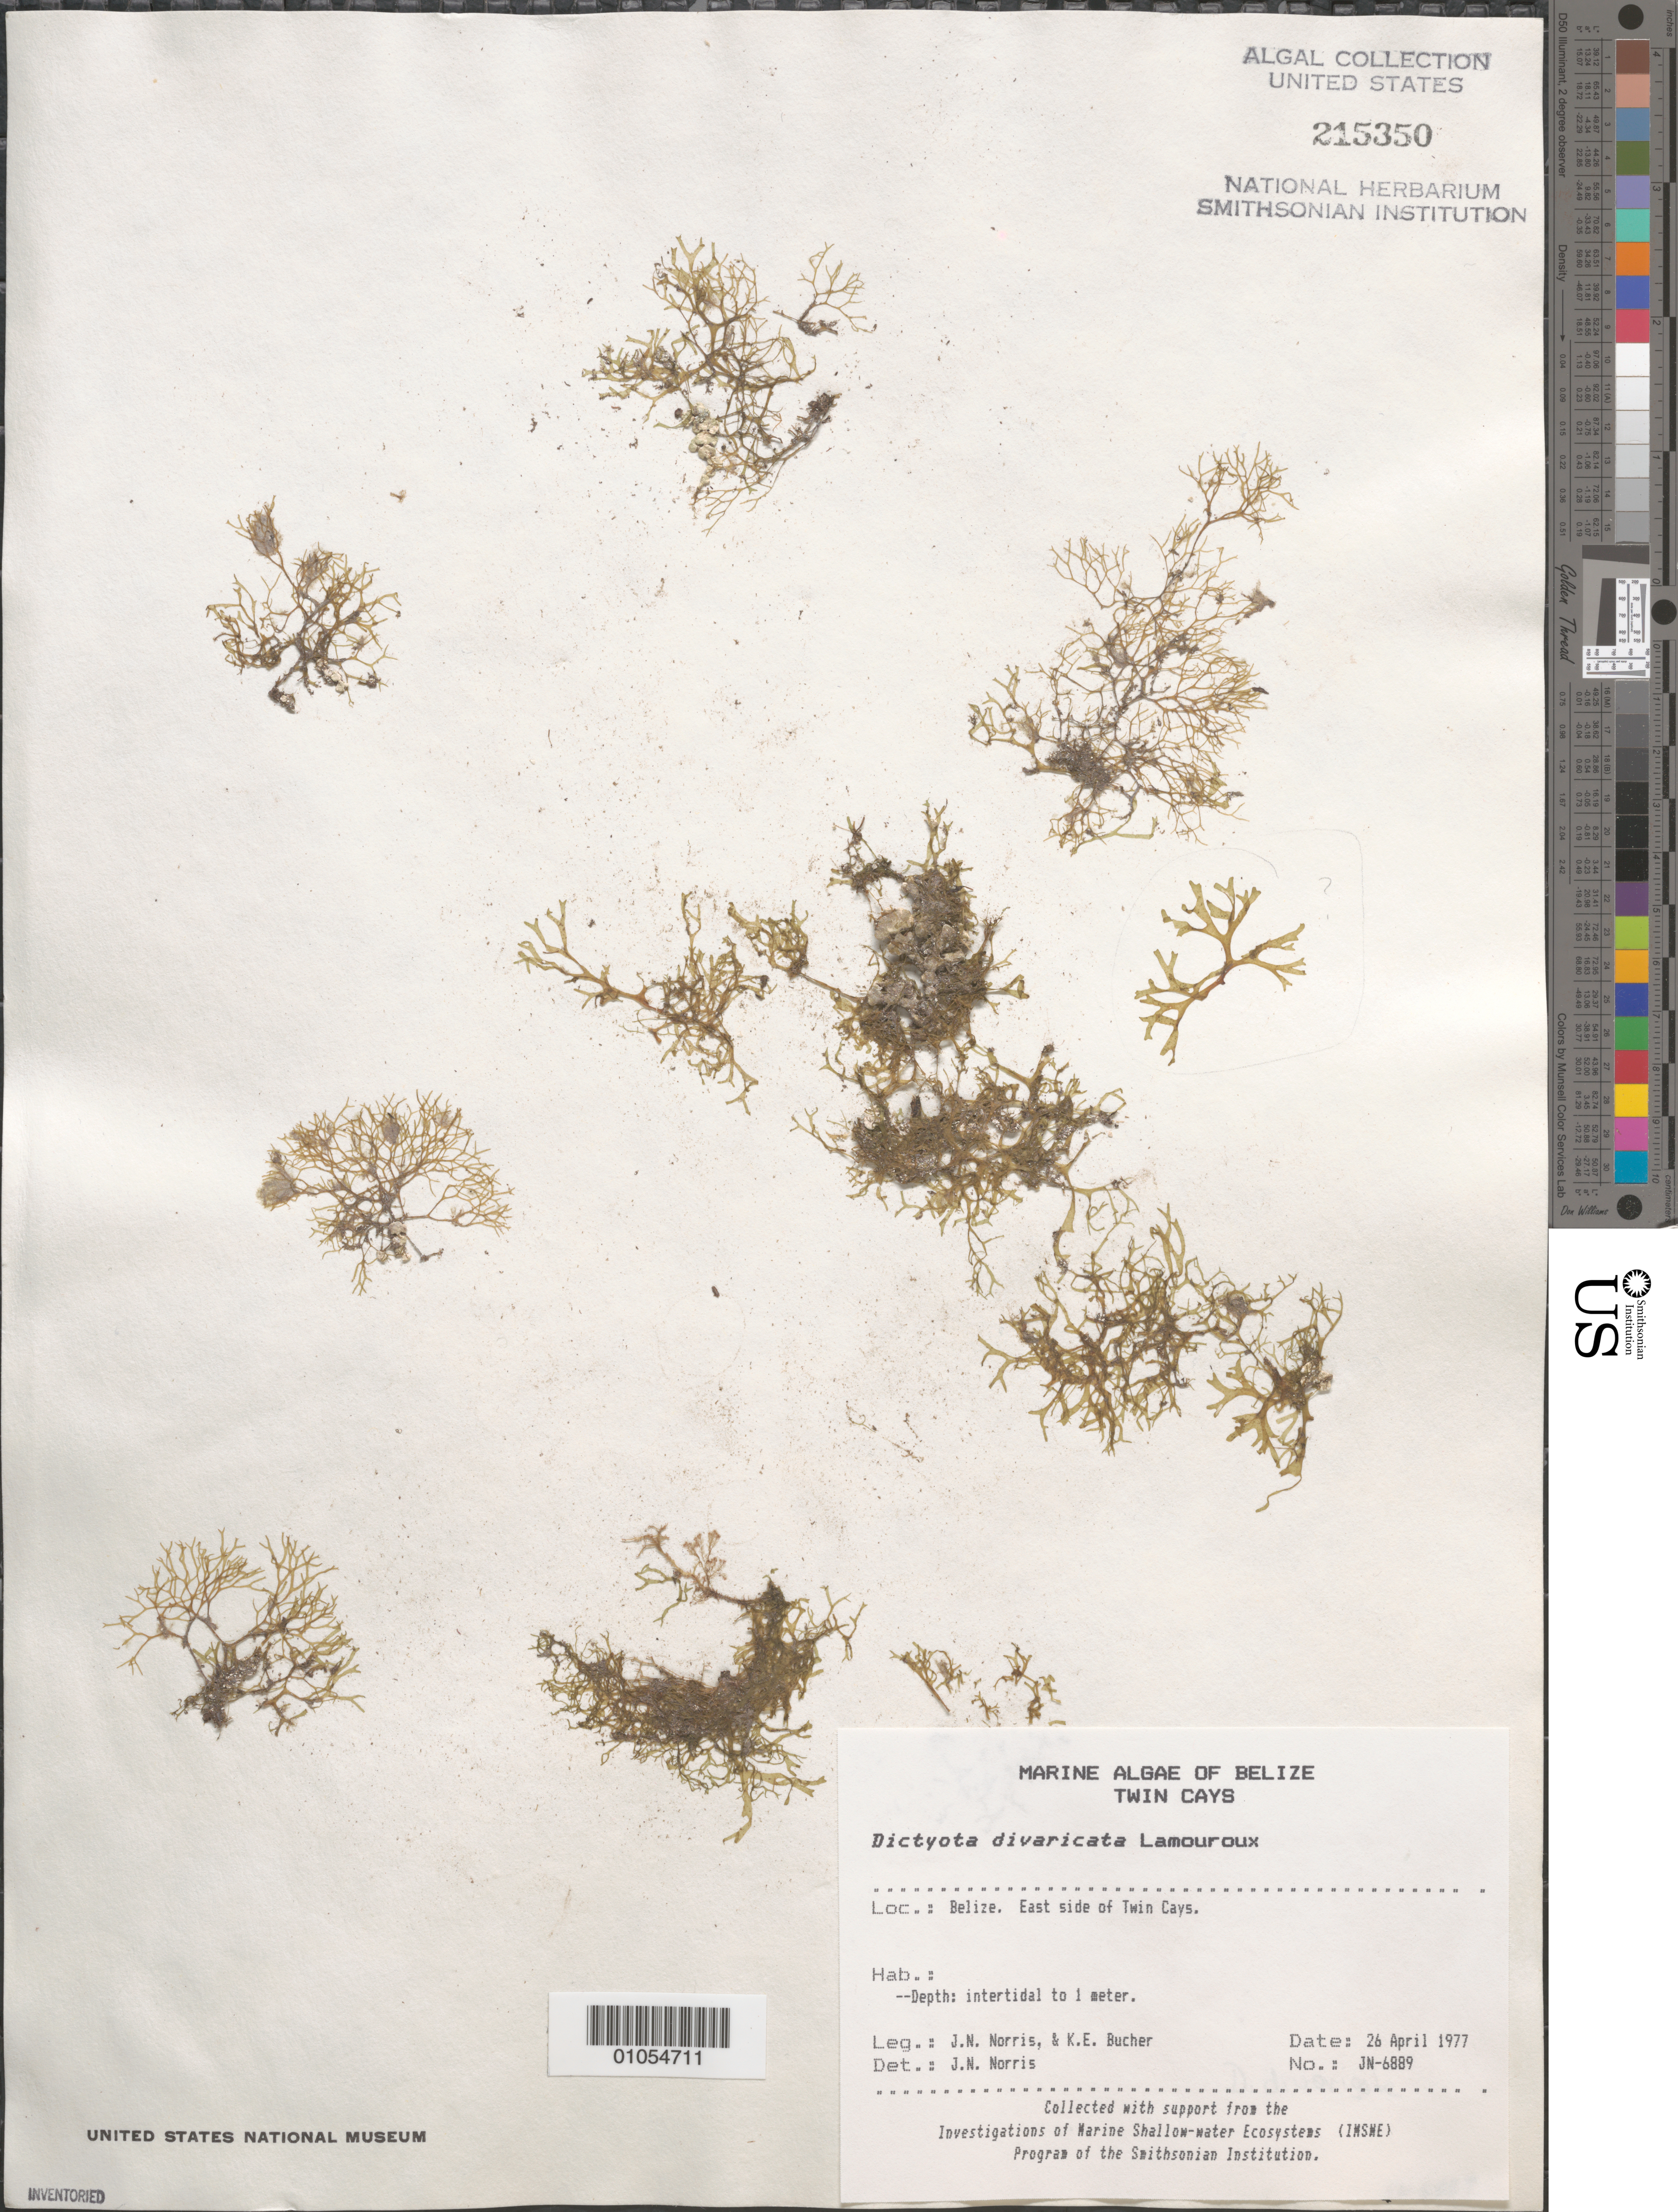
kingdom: Chromista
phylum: Ochrophyta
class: Phaeophyceae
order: Dictyotales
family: Dictyotaceae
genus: Dictyota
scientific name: Dictyota divaricata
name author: J.V.Lamouroux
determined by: Norris, James N.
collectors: J. N. Norris & K. E. Bucher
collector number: JN-6889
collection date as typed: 26 Apr 1977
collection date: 1977-04-26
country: Belize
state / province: Stann Creek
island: Twin Cays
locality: East side of Twin Cays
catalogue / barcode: US 215350